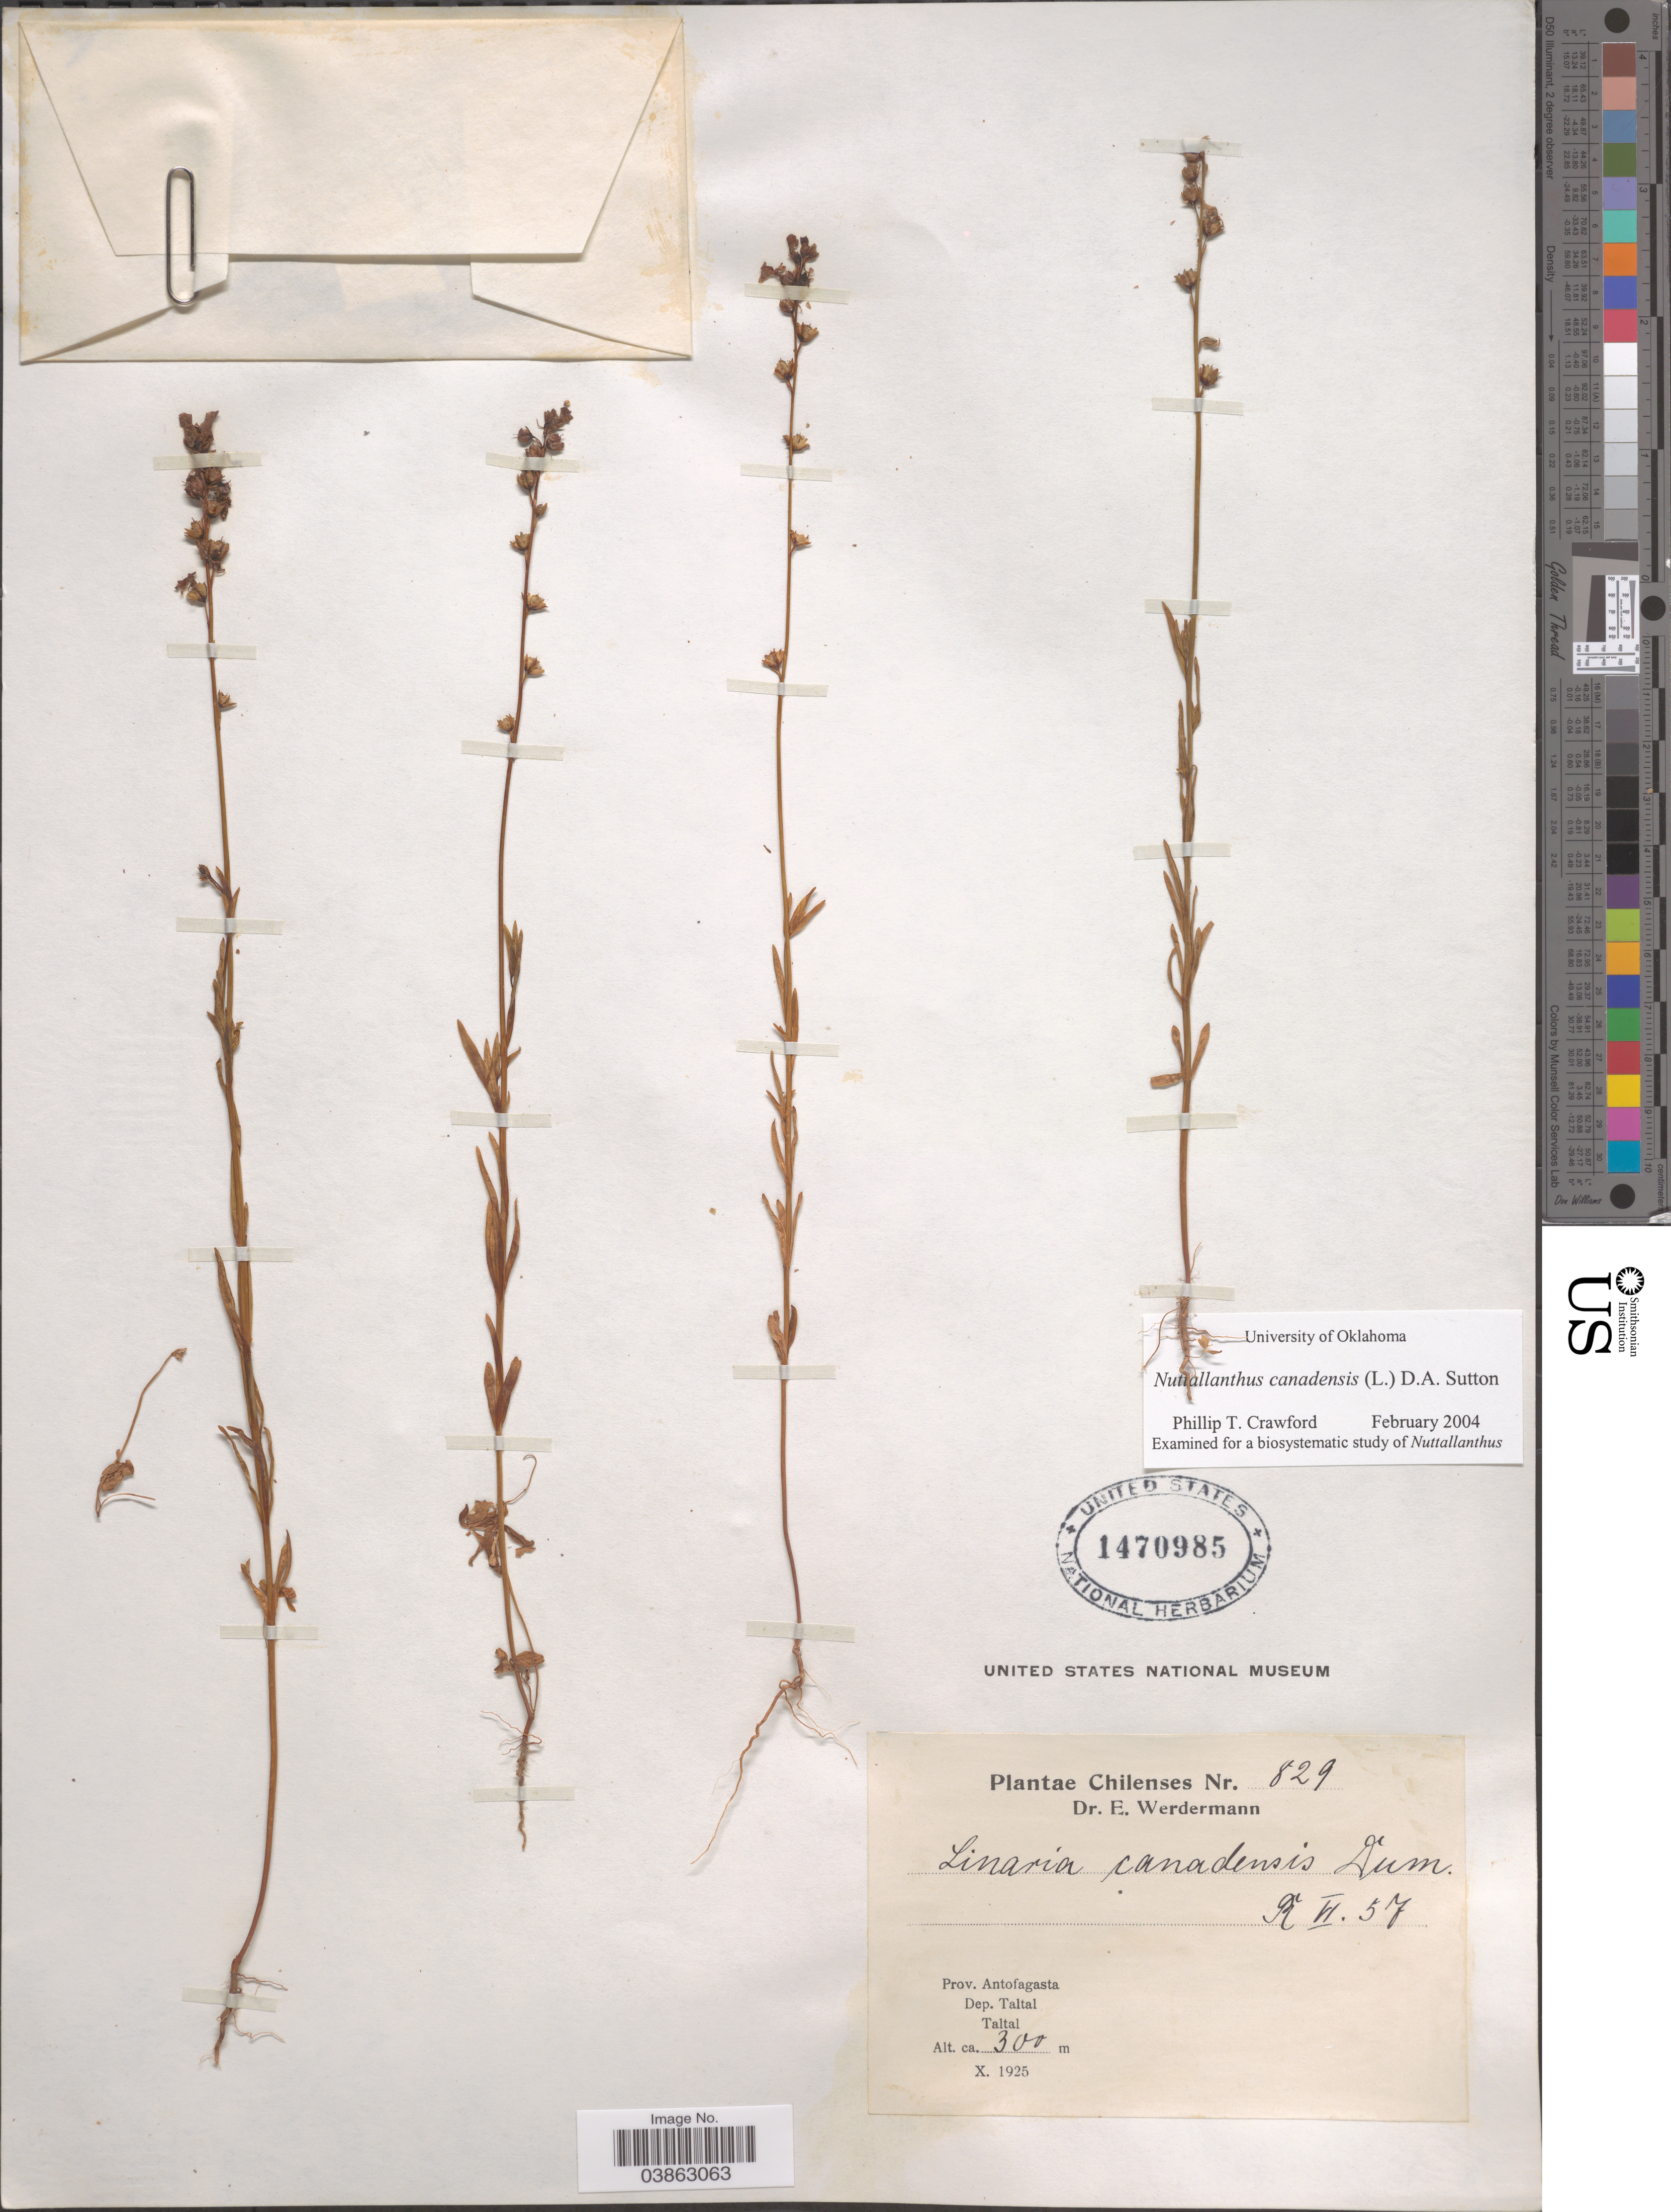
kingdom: Plantae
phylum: Tracheophyta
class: Magnoliopsida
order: Lamiales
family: Plantaginaceae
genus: Linaria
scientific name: Linaria canadensis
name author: (L.) Dum. Cours.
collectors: E. Werdermann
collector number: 829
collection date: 1925-10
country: Chile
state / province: Antofagasta (II)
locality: Prov. Antofagasta. Dep. Taltal. Taltal.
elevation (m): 300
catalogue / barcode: US 1470985